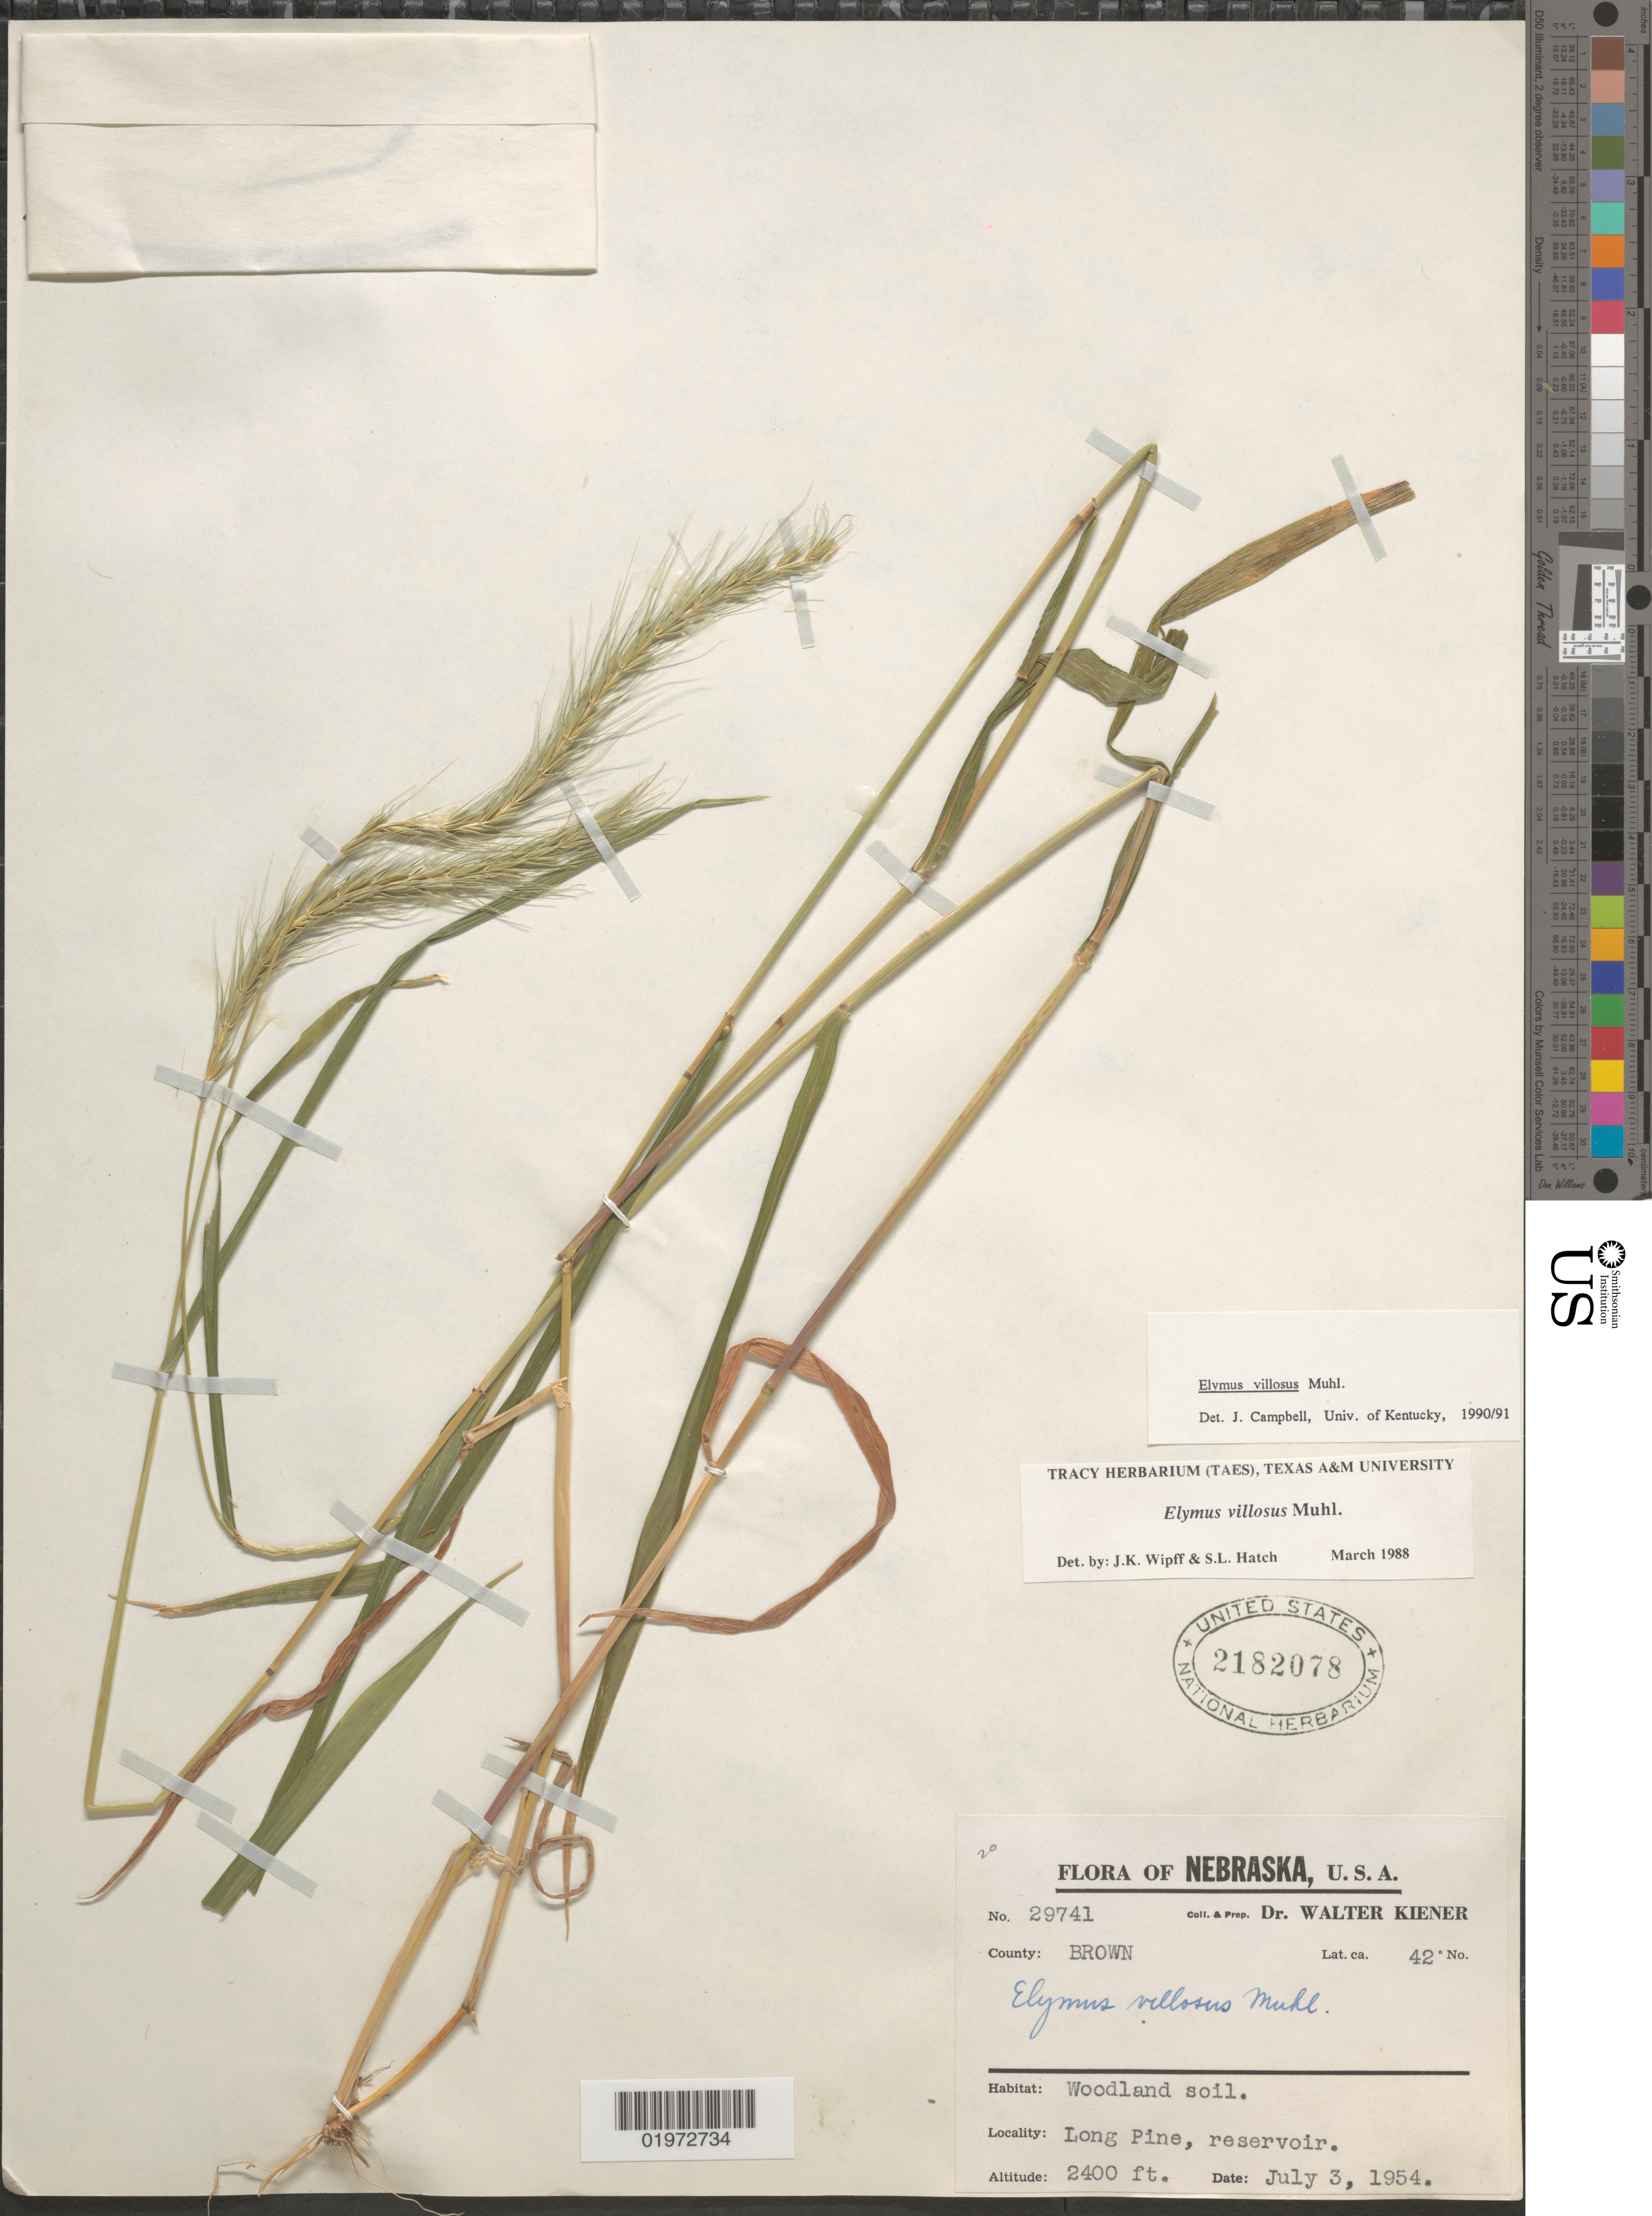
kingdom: Plantae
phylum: Tracheophyta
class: Liliopsida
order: Poales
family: Poaceae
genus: Elymus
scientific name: Elymus villosus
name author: Muhl. ex Willd.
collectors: W. Kiener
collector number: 29741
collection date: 1954-07-03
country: United States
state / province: Nebraska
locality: County: Brown. Woodland soil. Long Pine, reservoir.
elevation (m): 732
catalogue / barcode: US 2182078